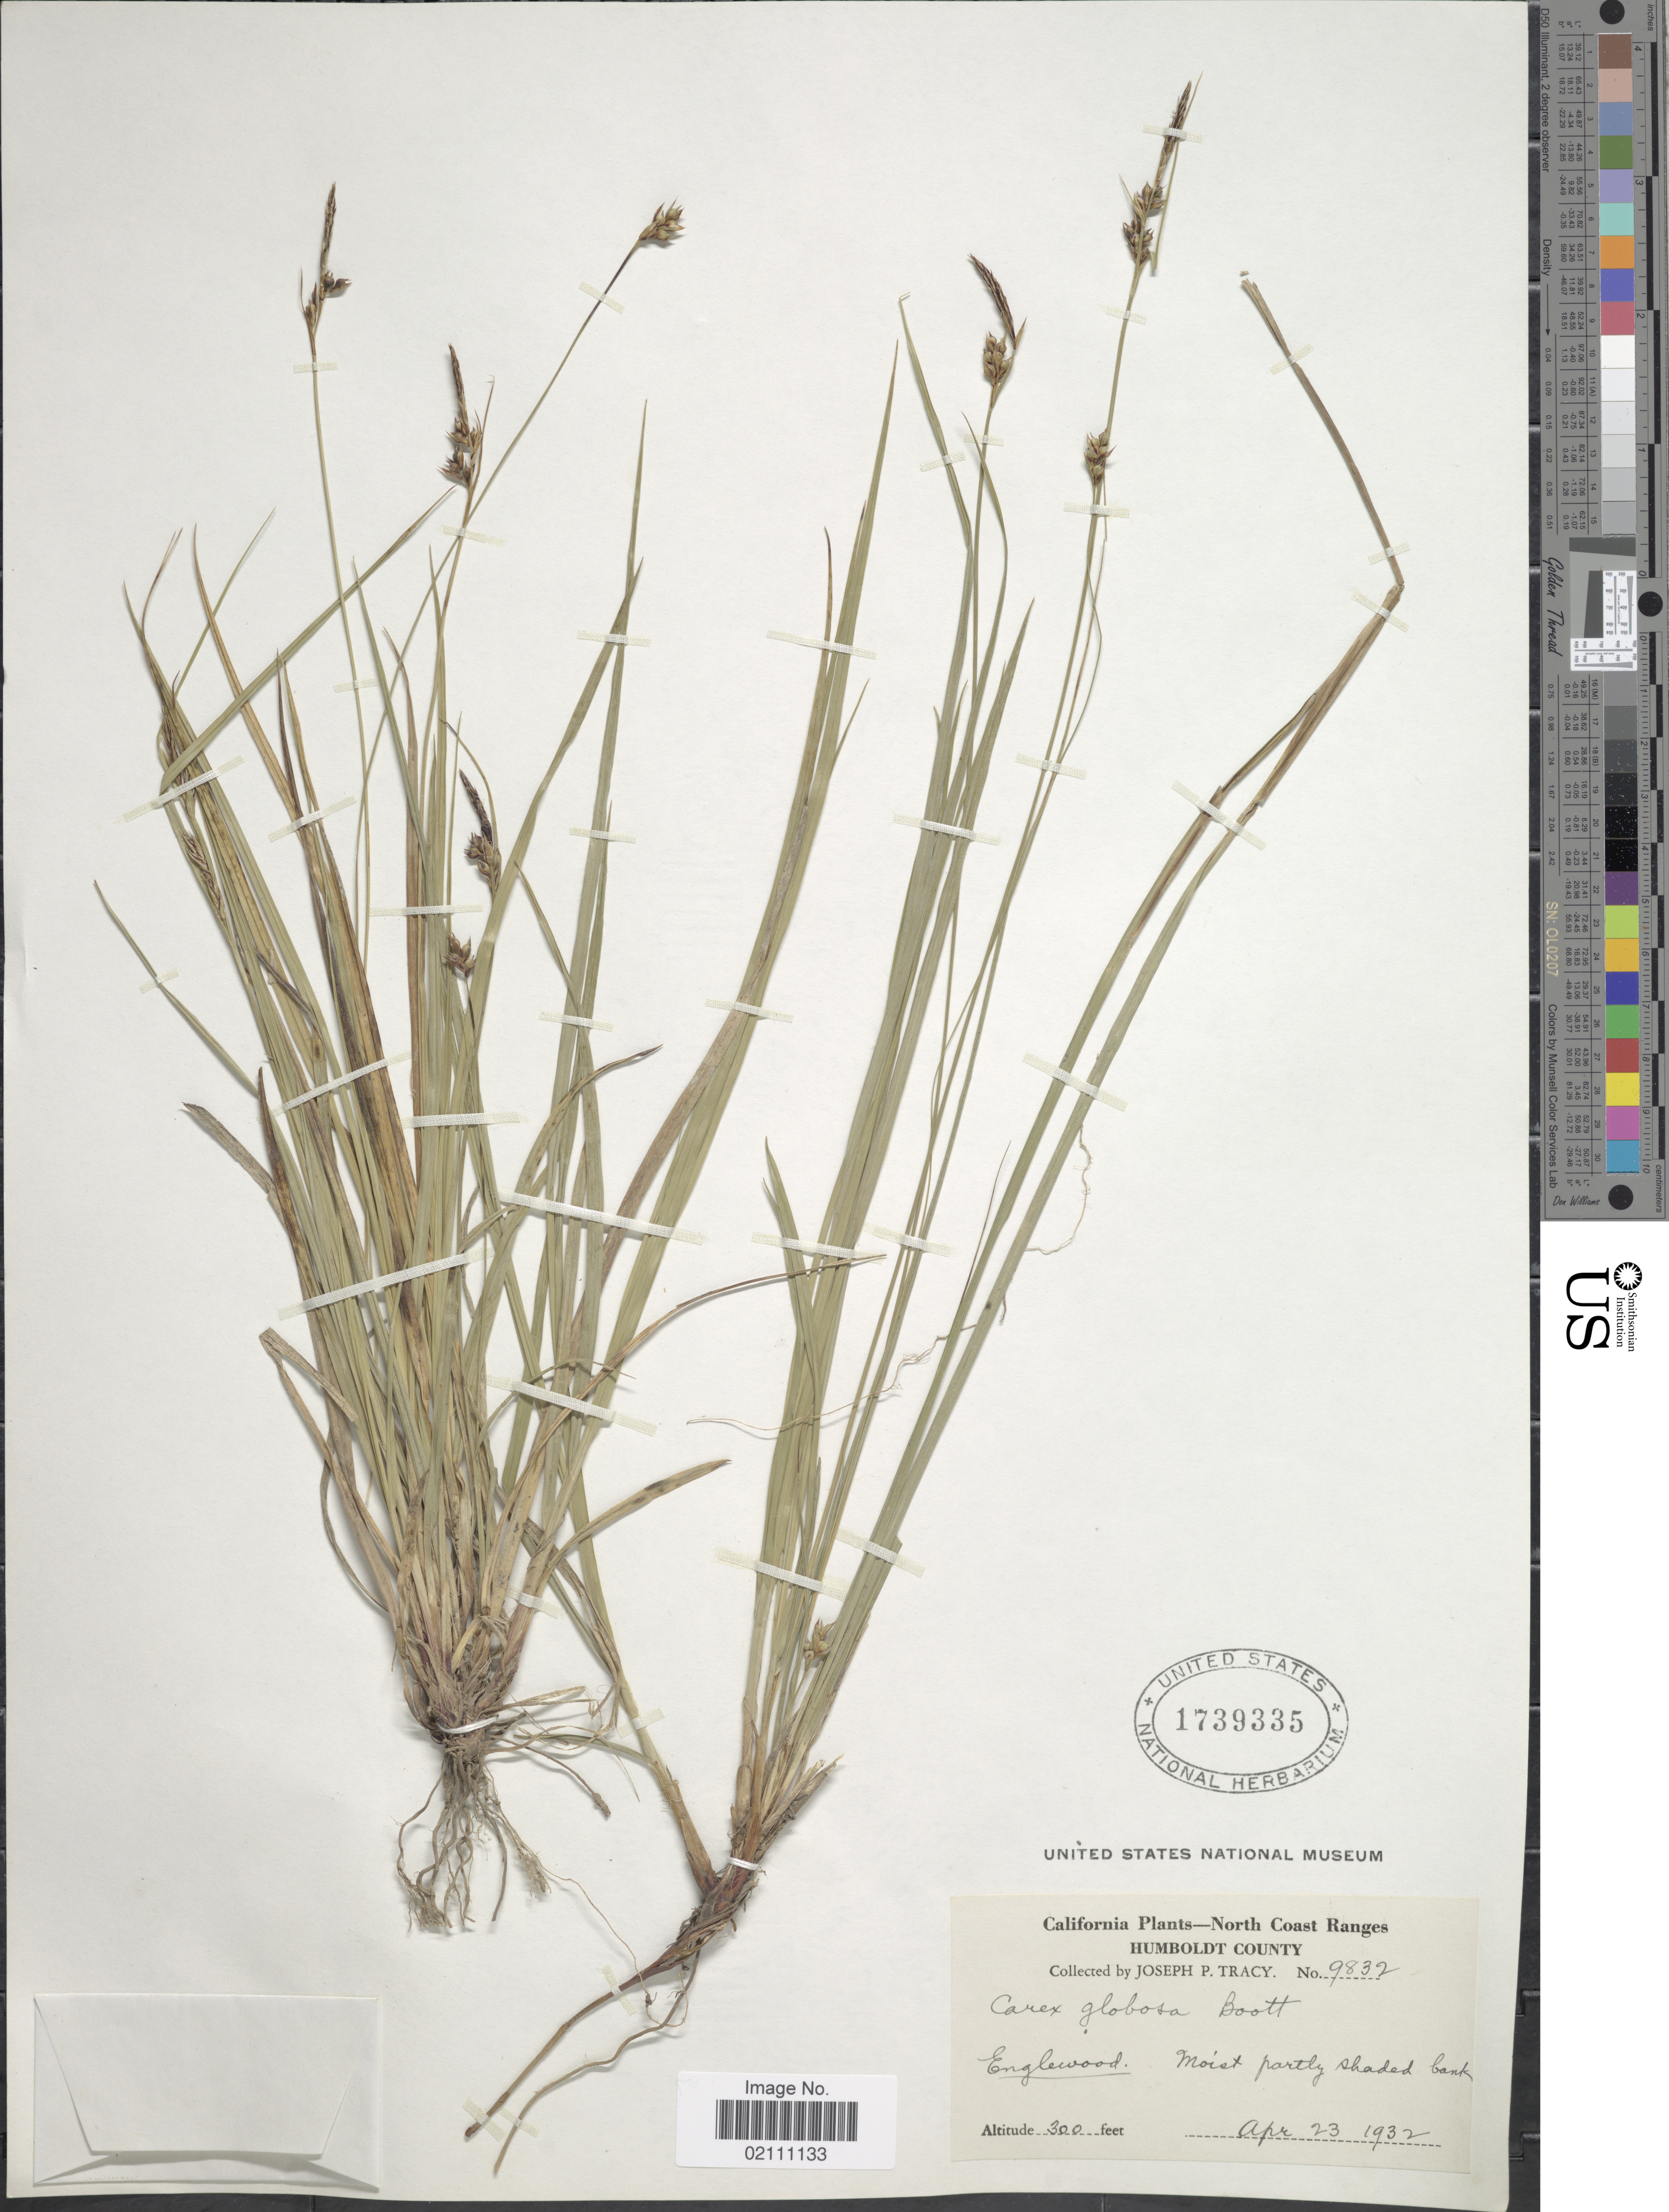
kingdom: Plantae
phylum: Tracheophyta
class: Liliopsida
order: Poales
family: Cyperaceae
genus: Carex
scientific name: Carex globosa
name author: Boott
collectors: J. Tracy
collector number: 9832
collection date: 1932-04-23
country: United States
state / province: California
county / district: Humboldt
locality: North Coast Ranges, Humboldt County, Englewood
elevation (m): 91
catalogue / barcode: US 1739335